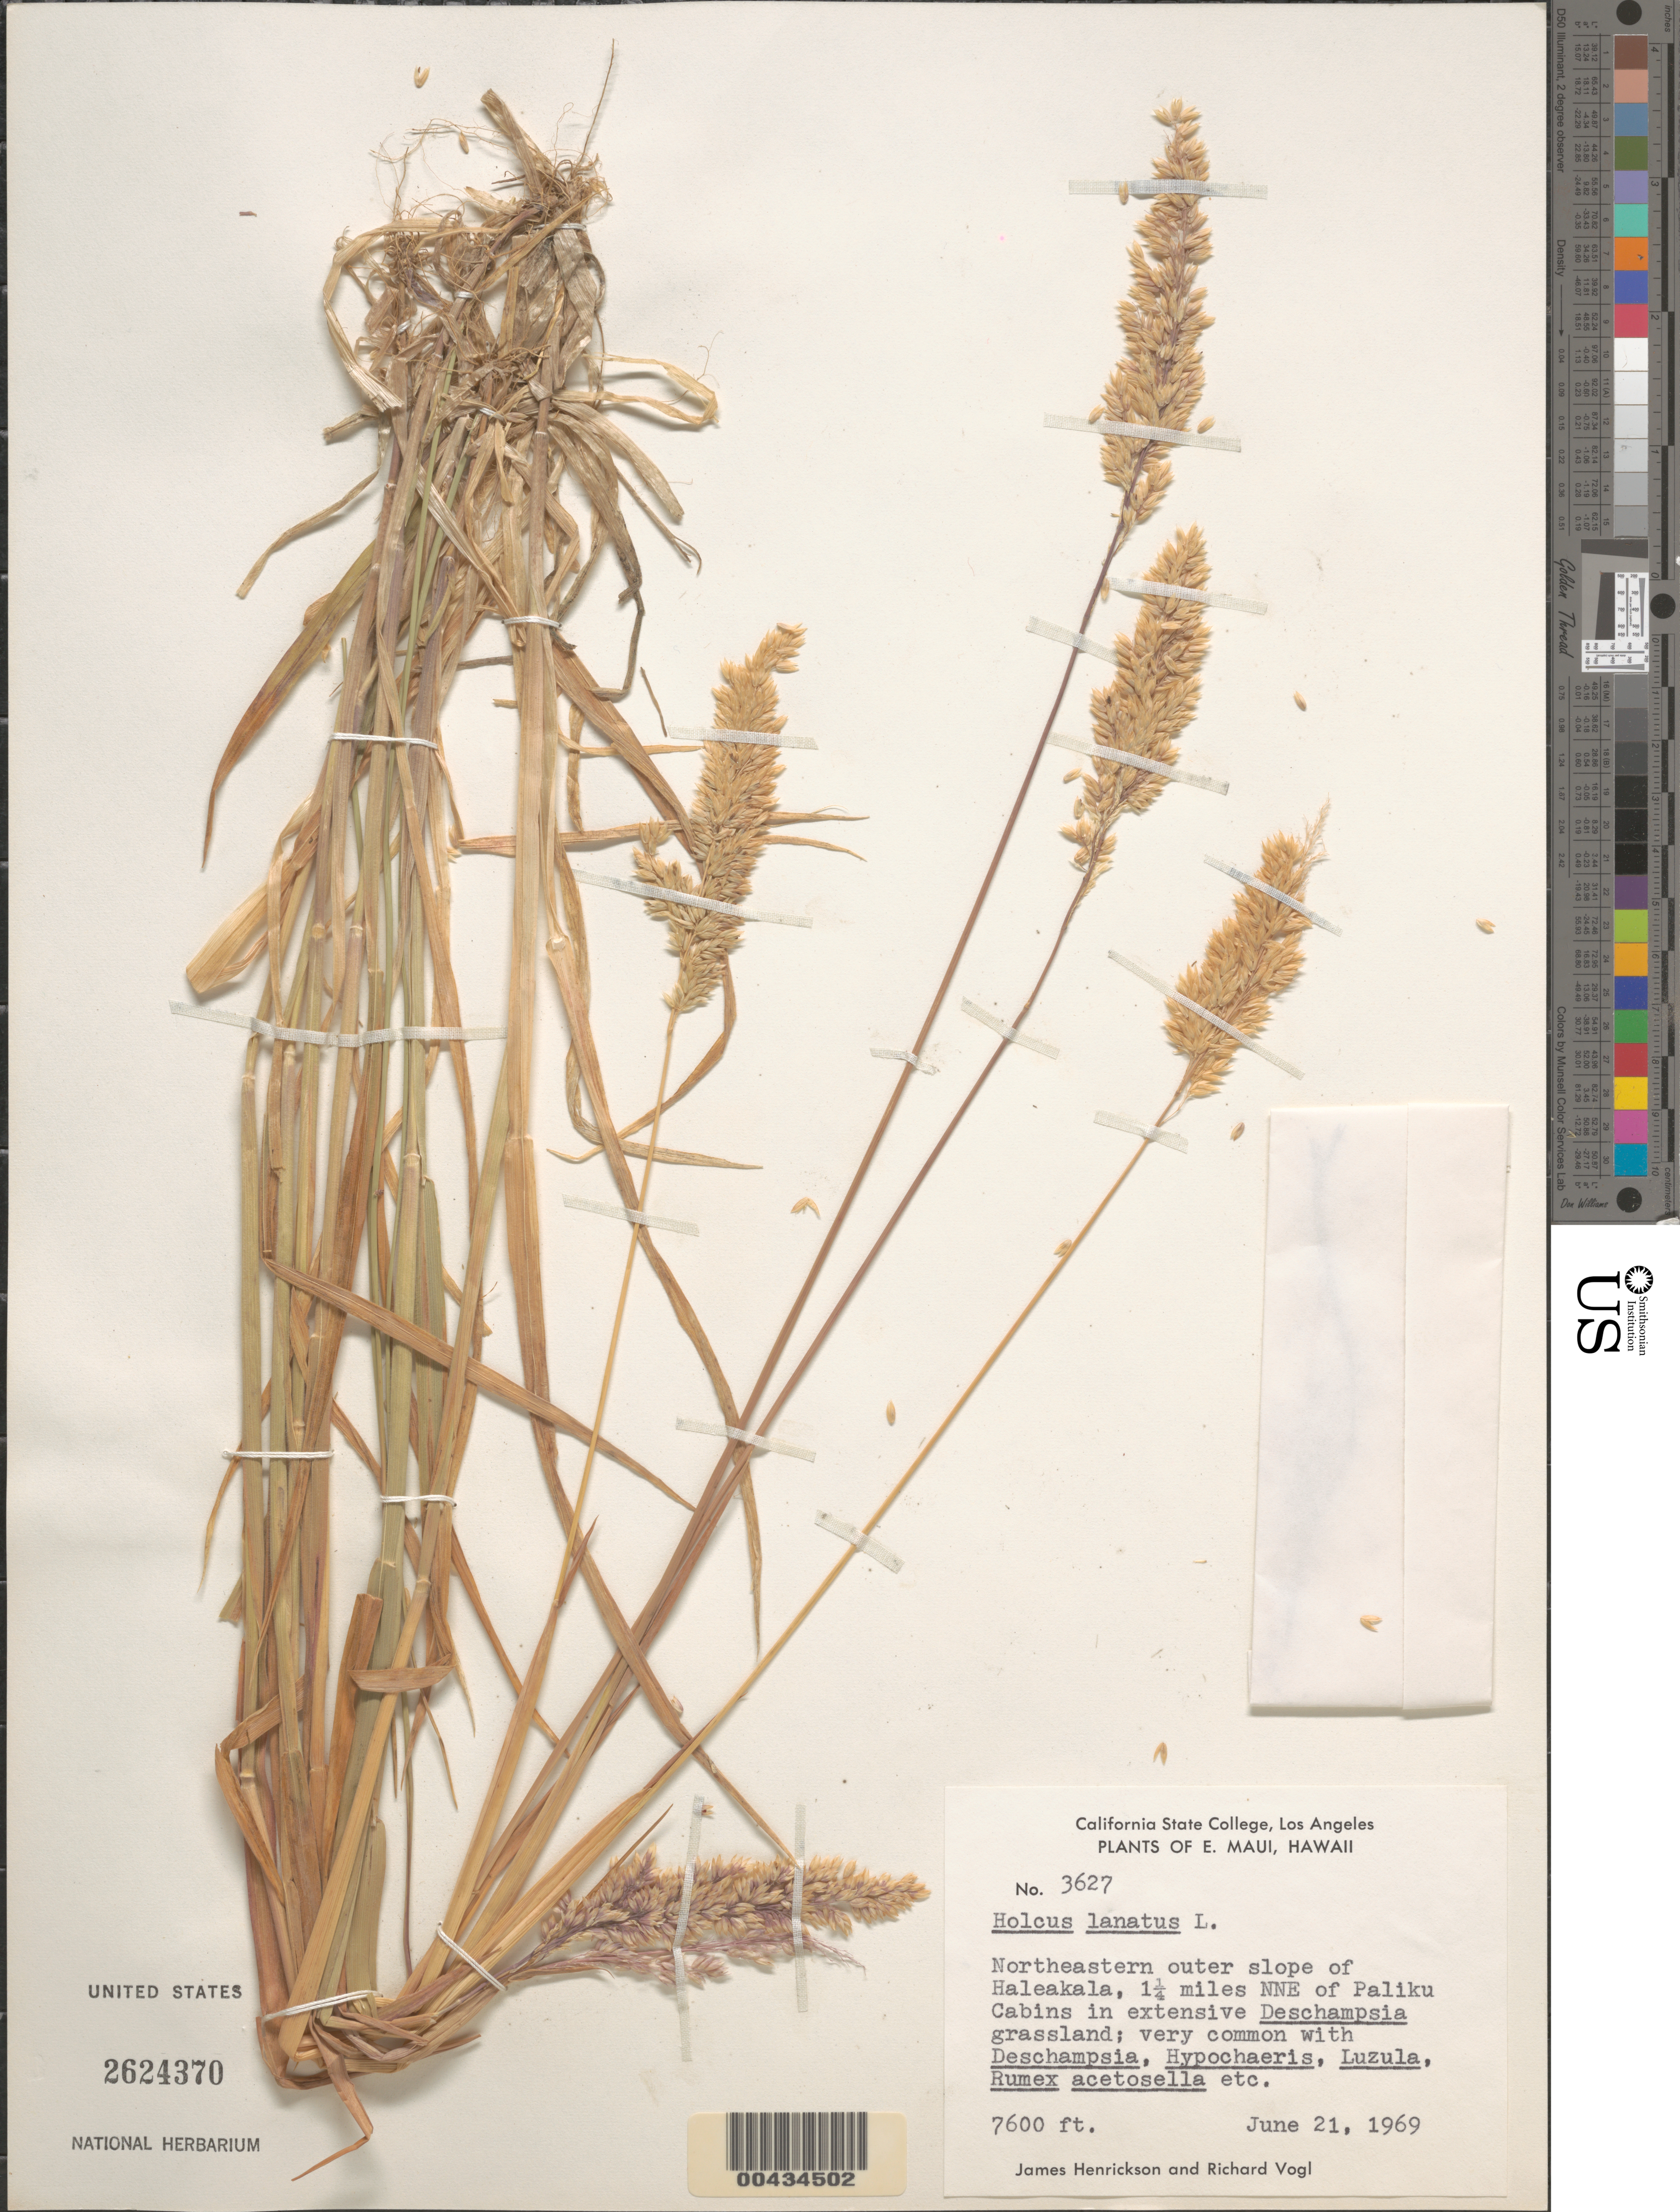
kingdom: Plantae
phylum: Tracheophyta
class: Liliopsida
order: Poales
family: Poaceae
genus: Holcus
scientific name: Holcus lanatus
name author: L.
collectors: J. S. Henrickson & R. Vogl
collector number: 3627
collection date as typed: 21 Jun 1969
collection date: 1969-06-21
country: United States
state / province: Hawaii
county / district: Maui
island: Maui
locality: E Maui, NE outer slope of Haleakala, 1 1/4 mi NNE of Paliku Cabins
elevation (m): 2316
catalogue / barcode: US 2624370